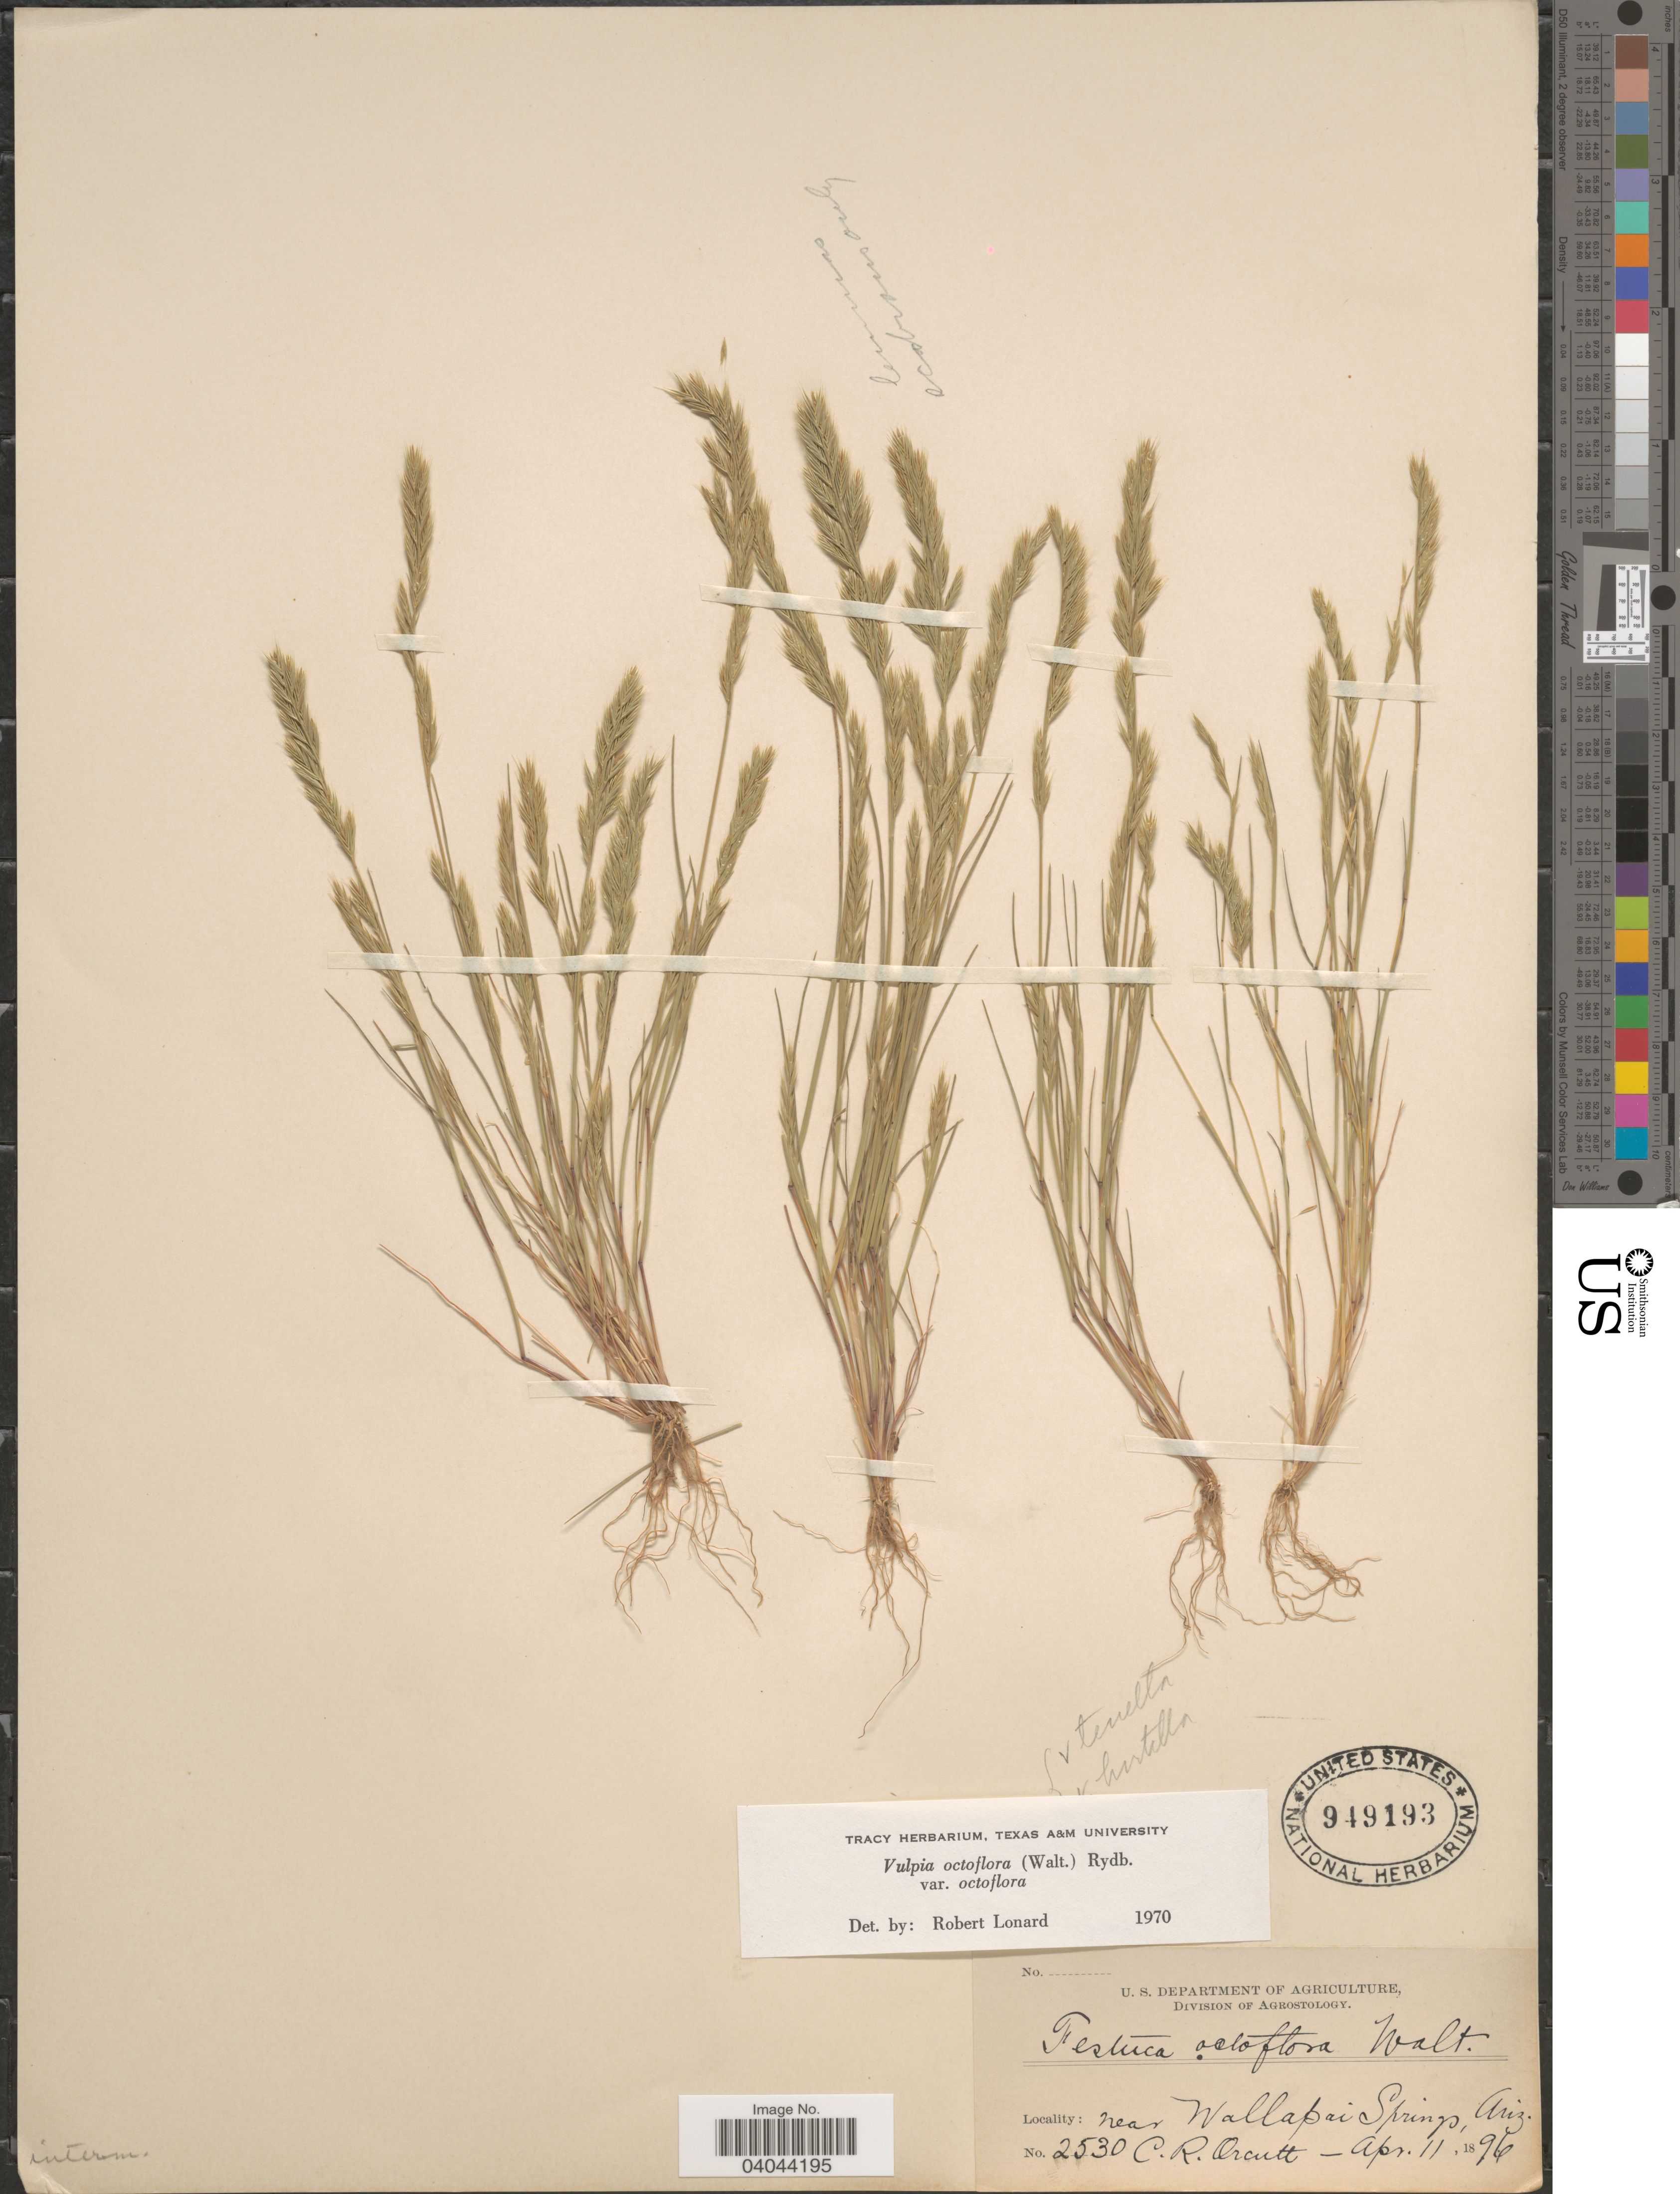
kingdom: Plantae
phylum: Tracheophyta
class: Liliopsida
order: Poales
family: Poaceae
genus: Festuca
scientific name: Festuca octoflora var. octoflora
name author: Walter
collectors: C. R. Orcutt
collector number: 2530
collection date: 1896-04-11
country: United States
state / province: Arizona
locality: Near Wallapai Springs.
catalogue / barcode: US 949193